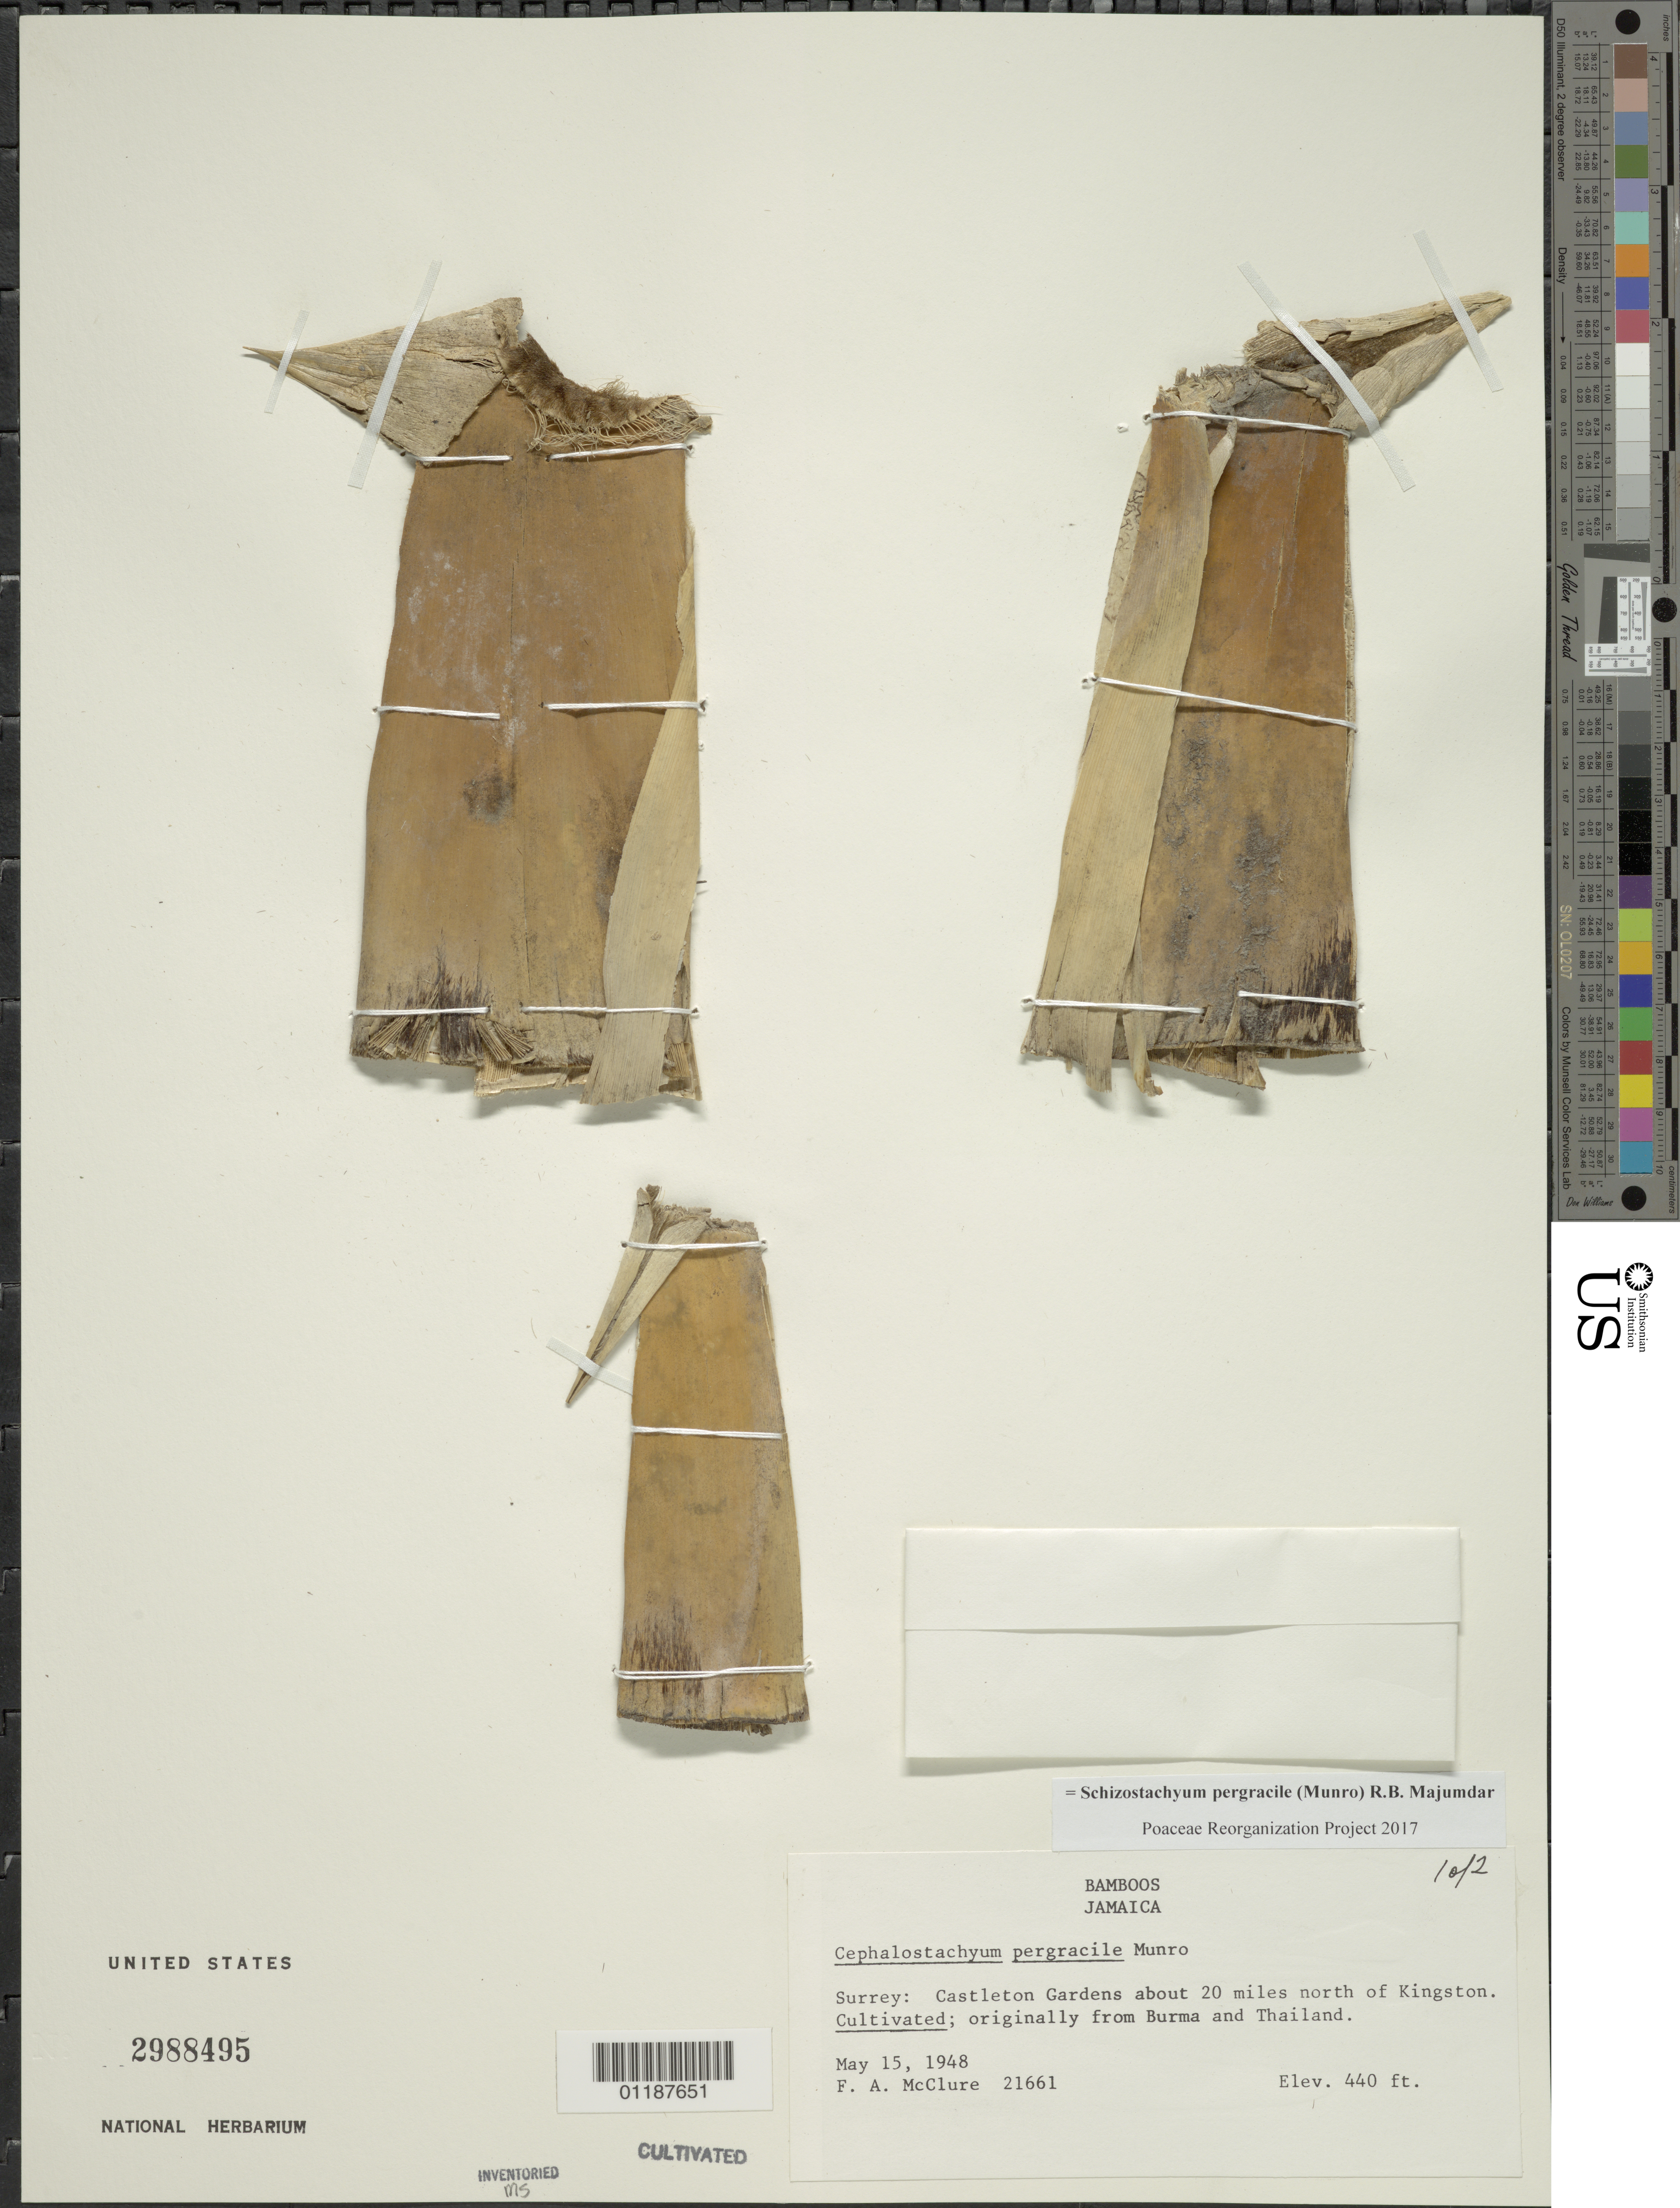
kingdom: Plantae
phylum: Tracheophyta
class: Liliopsida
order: Poales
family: Poaceae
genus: Schizostachyum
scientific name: Schizostachyum pergracile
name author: (Munro) R.B. Majumdar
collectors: F. A. McClure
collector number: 21661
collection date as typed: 15 May 1948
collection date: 1948-05-15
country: Jamaica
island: Greater Antilles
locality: Castleton gardens-kingston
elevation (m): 134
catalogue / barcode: US 2988495